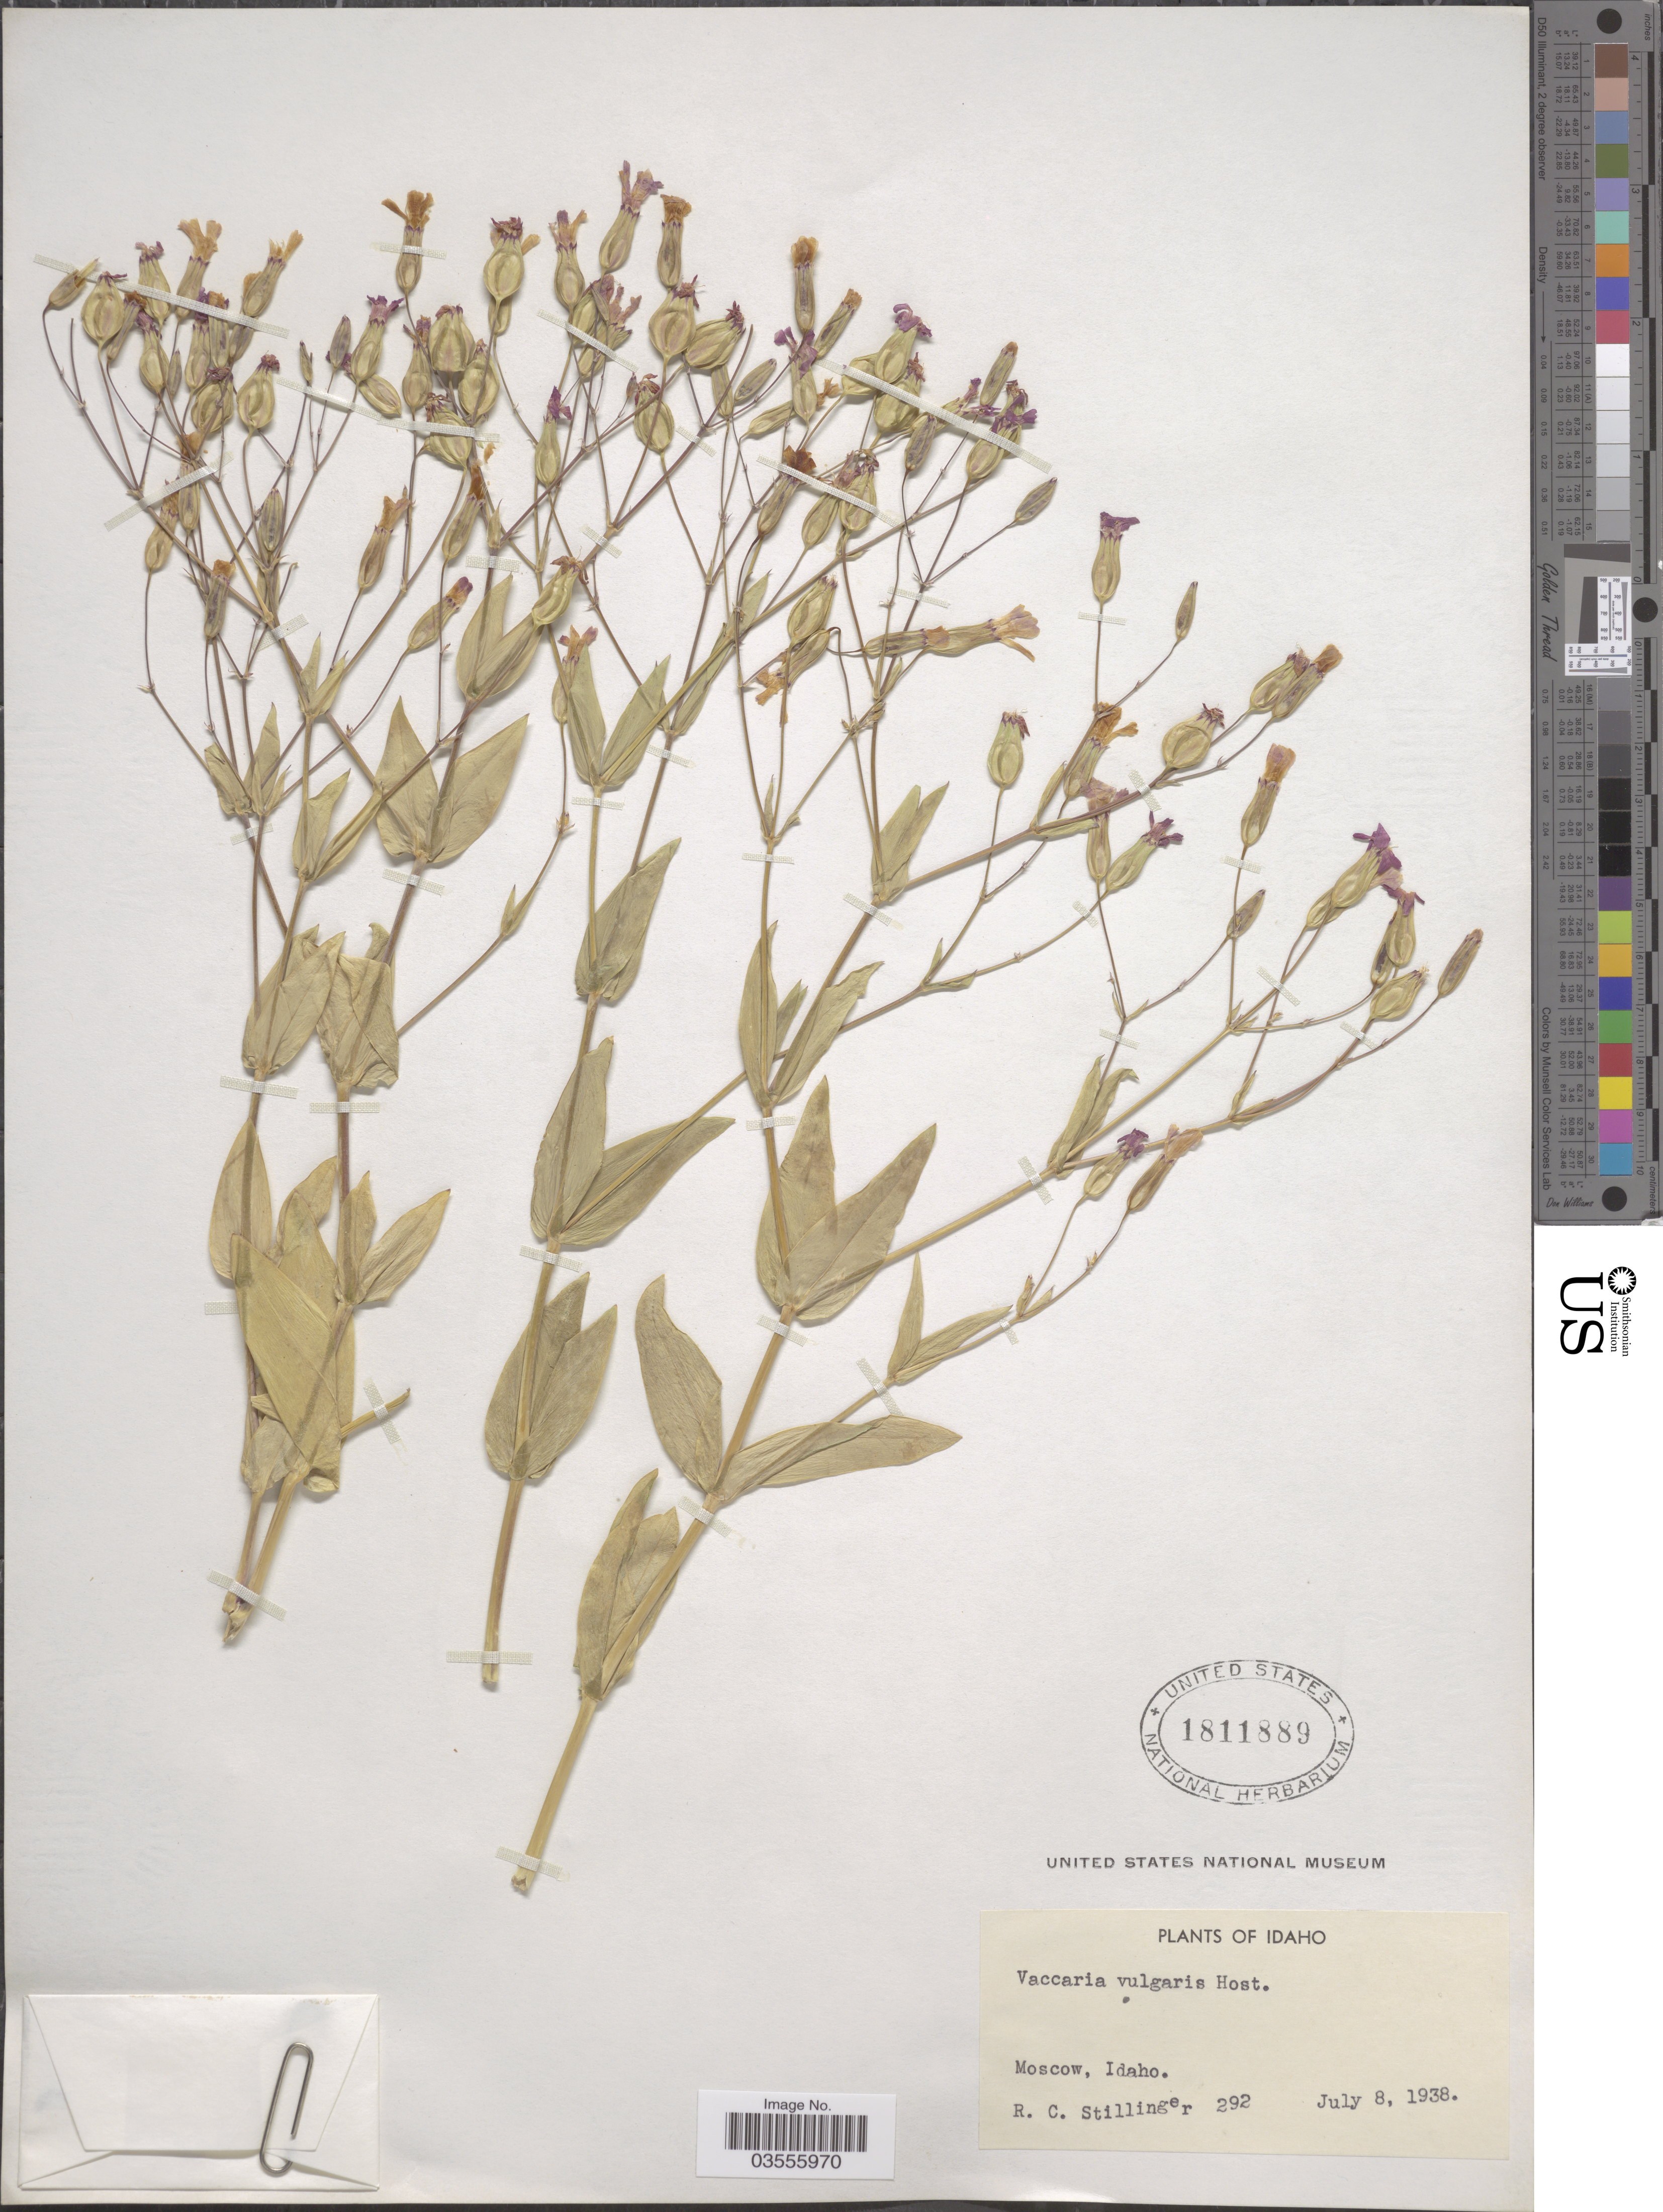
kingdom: Plantae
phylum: Tracheophyta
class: Magnoliopsida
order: Caryophyllales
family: Caryophyllaceae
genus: Gypsophila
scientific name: Gypsophila vaccaria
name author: (L.) Sm.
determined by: Strong, M. T., (US), Smithsonian Institution - National Museum of Natural History (UNITED STATES)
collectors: R. Stillinger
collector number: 292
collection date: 1938-07-08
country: United States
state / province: Idaho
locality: Moscow.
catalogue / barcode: US 1811889